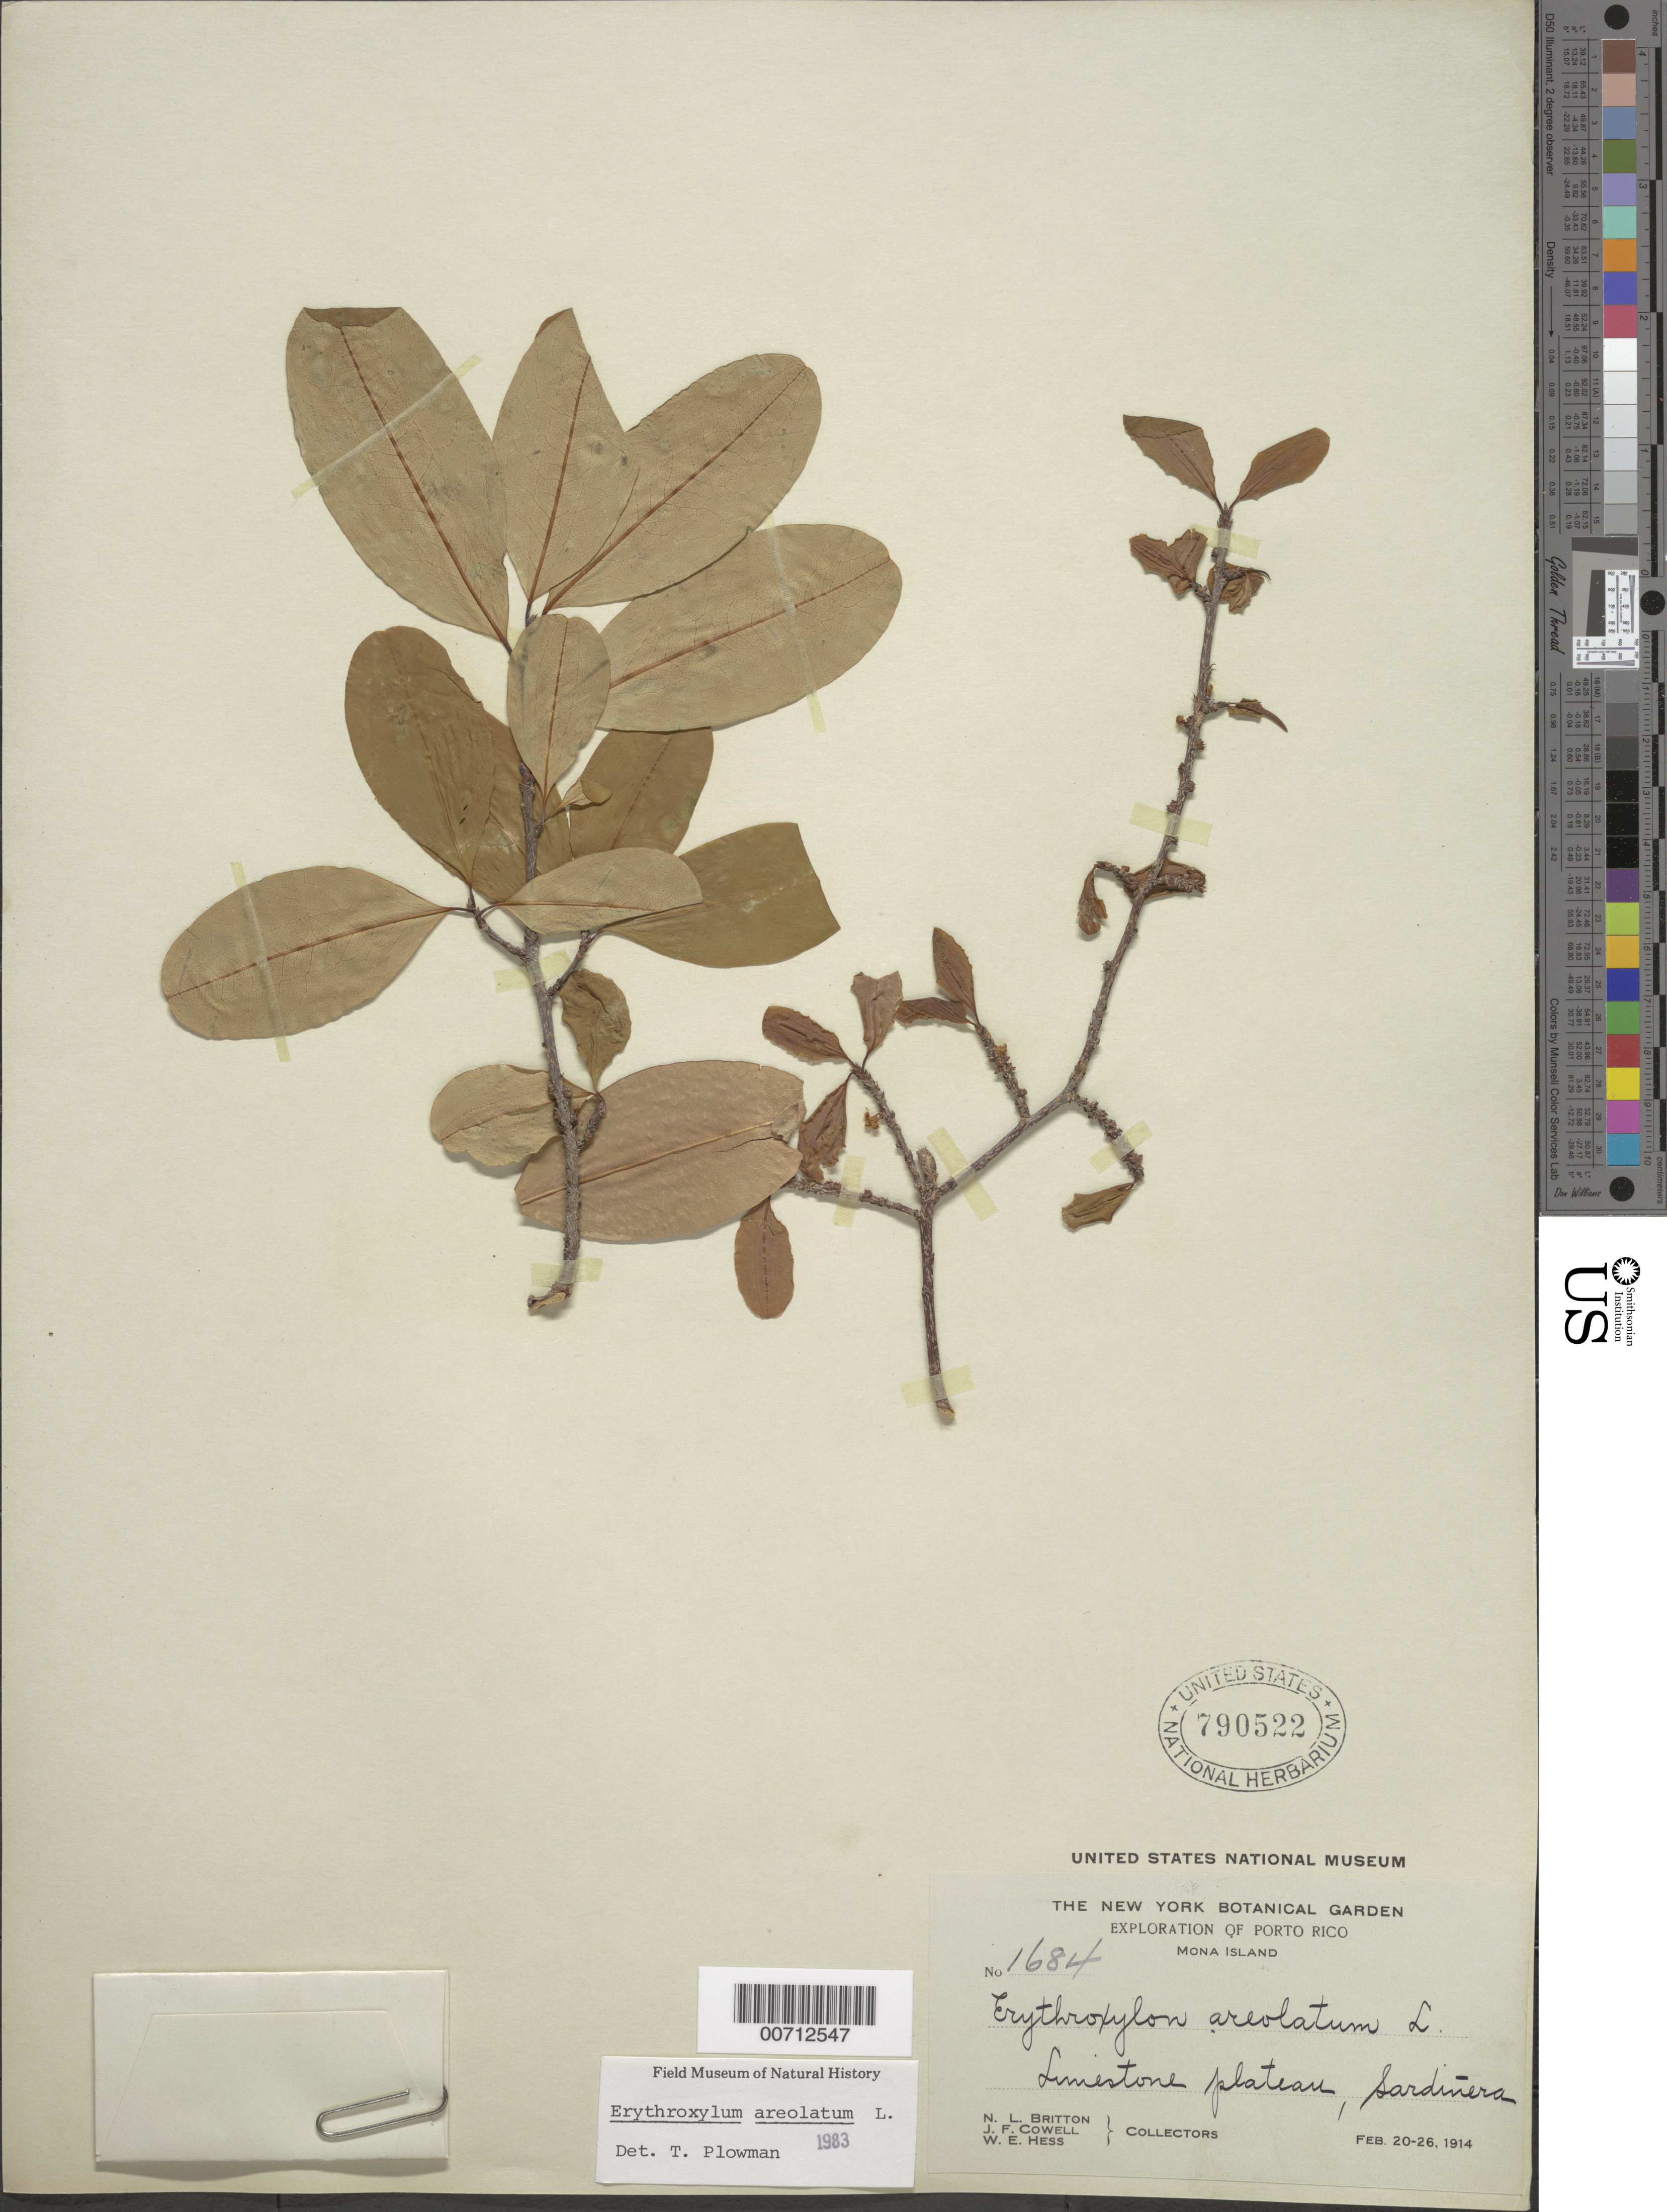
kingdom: Plantae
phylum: Tracheophyta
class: Magnoliopsida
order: Malpighiales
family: Erythroxylaceae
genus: Erythroxylum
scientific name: Erythroxylum aerolatum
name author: L.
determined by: Plowman, Timothy C.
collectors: N. Britton, J. F. Cowell & W. Hess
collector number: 1684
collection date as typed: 20 Feb 1914 to 26 Feb 1914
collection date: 1914-02-20/1914-02-26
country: Puerto Rico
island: Mona Island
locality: Sardinera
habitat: Limestone plateau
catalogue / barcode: US 790522